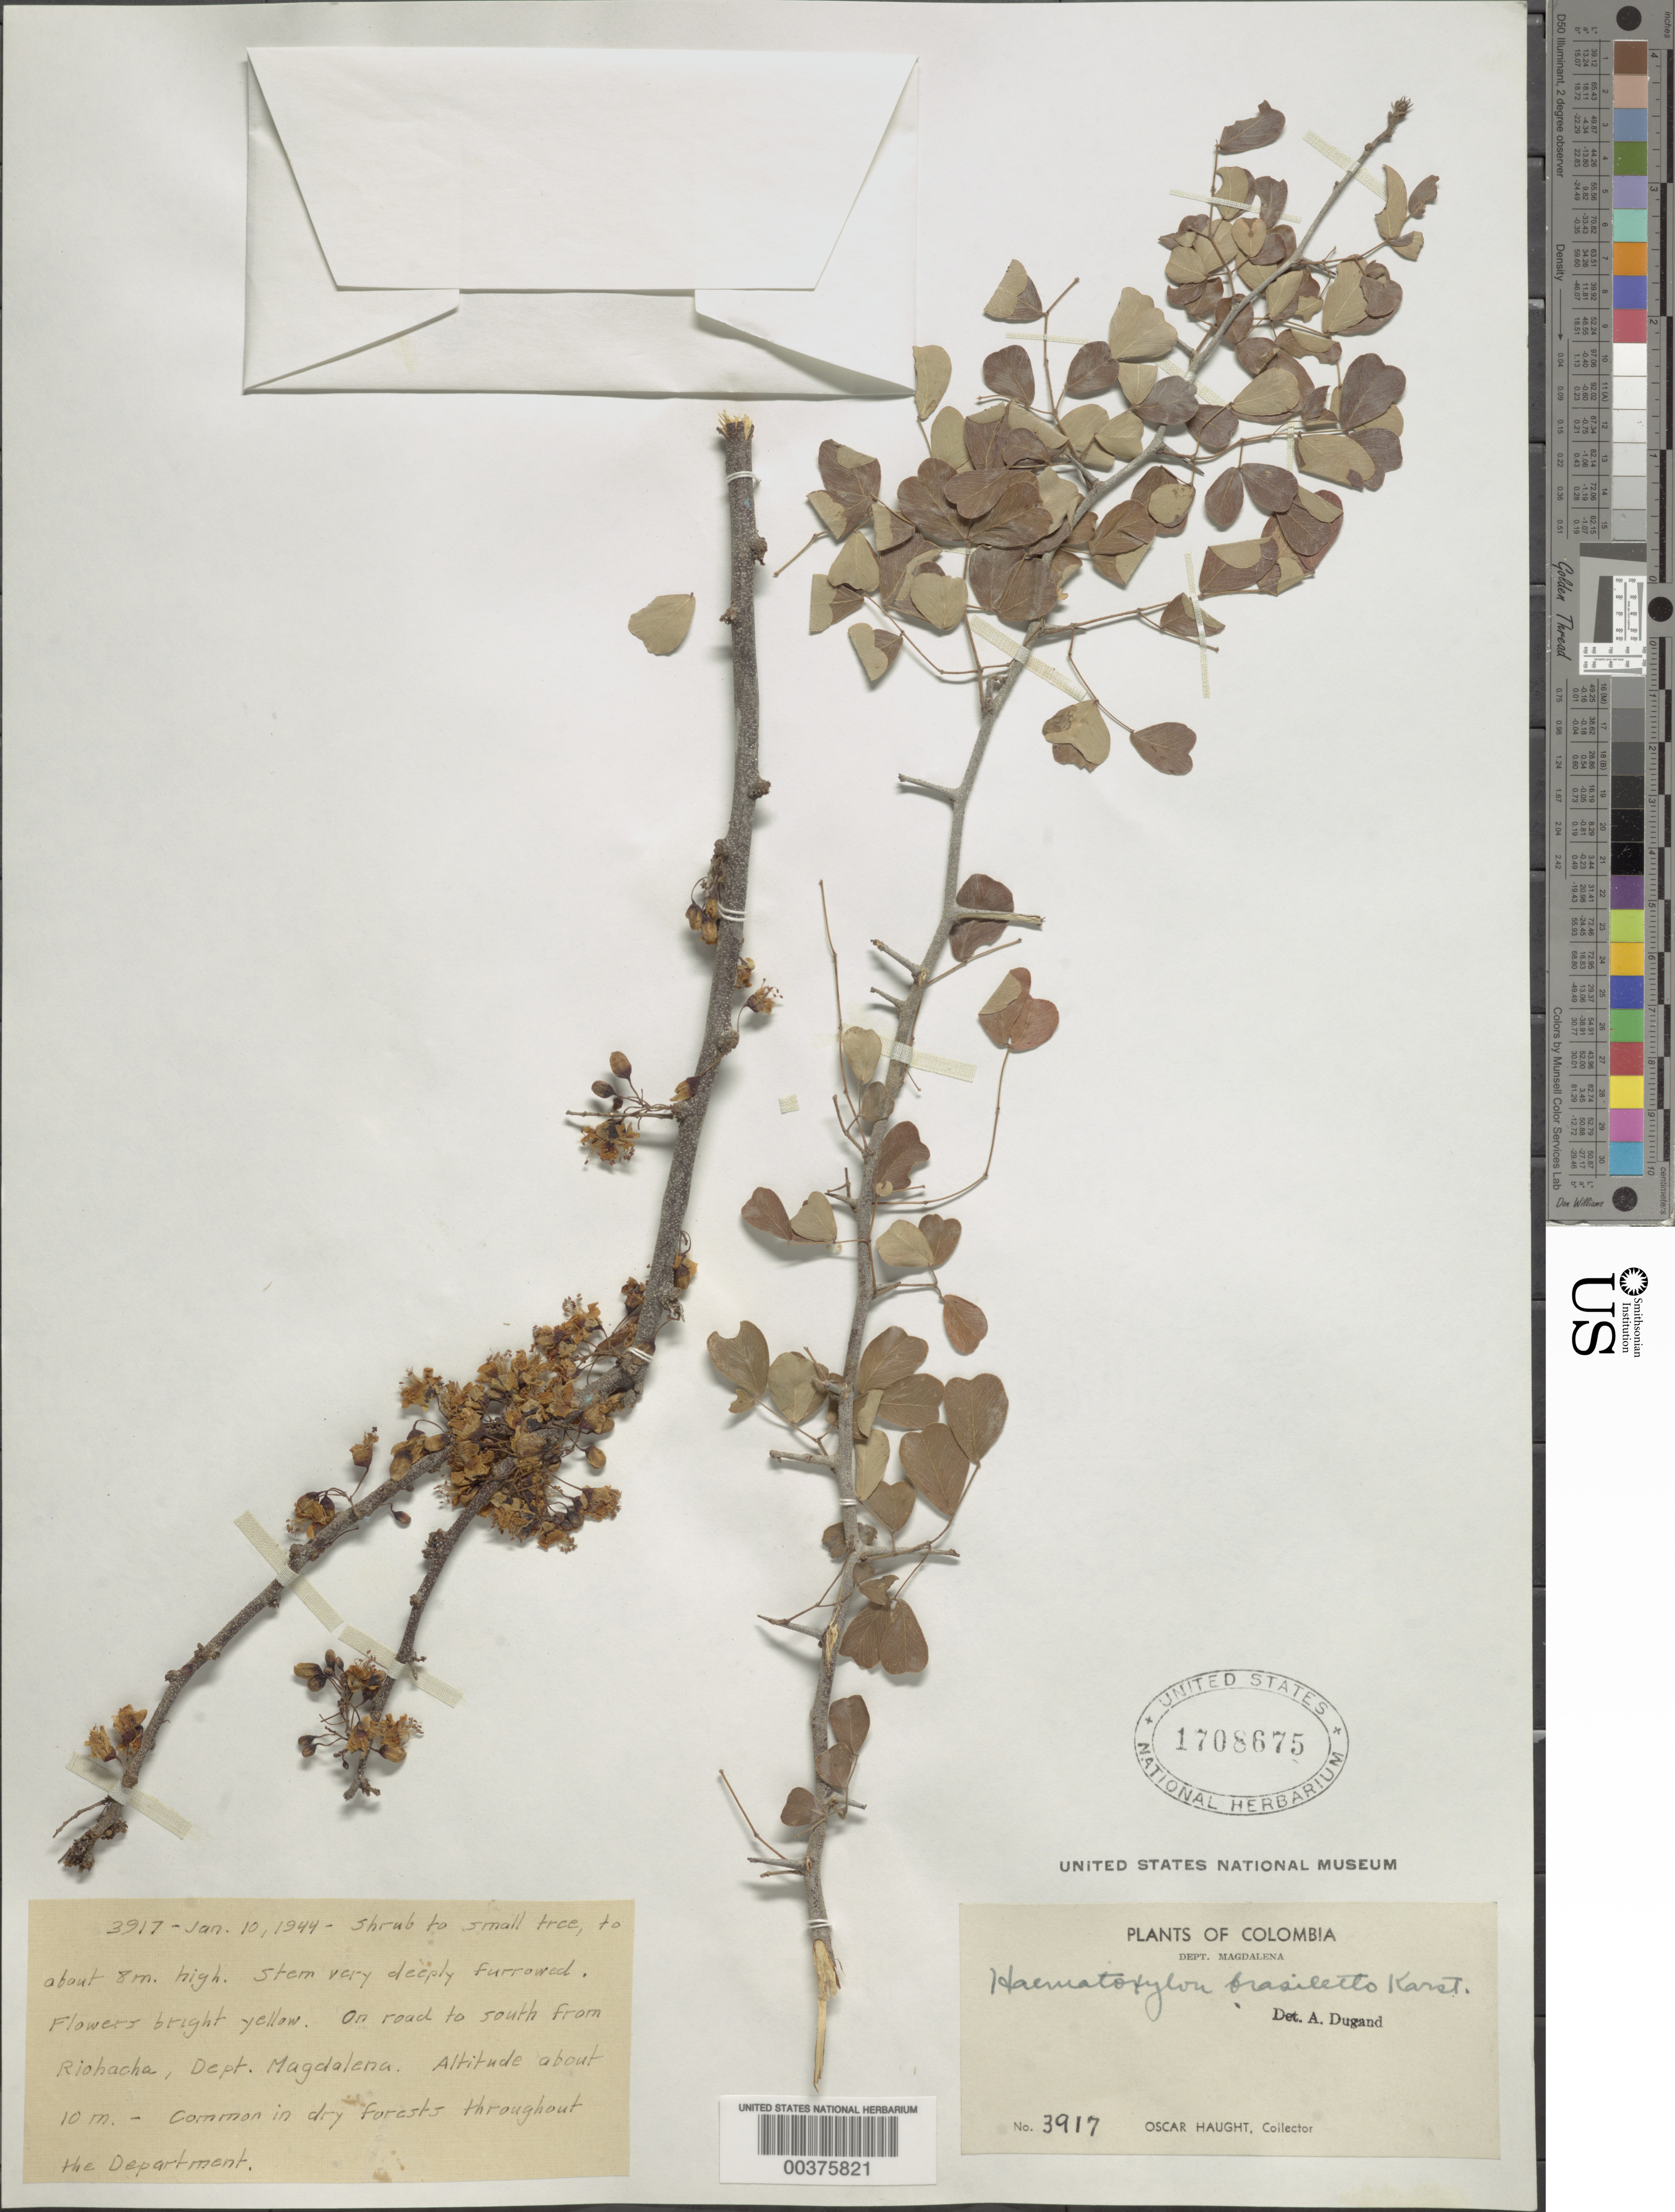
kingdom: Plantae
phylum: Tracheophyta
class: Magnoliopsida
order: Fabales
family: Fabaceae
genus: Haematoxylum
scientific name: Haematoxylum brasiletto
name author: H. Karst.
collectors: O. L. Haught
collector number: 3917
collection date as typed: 10 Jan 1944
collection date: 1944-01-10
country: Colombia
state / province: Magdalena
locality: On road to s from Rio Hacha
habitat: Dry forests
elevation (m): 10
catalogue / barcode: US 1708675